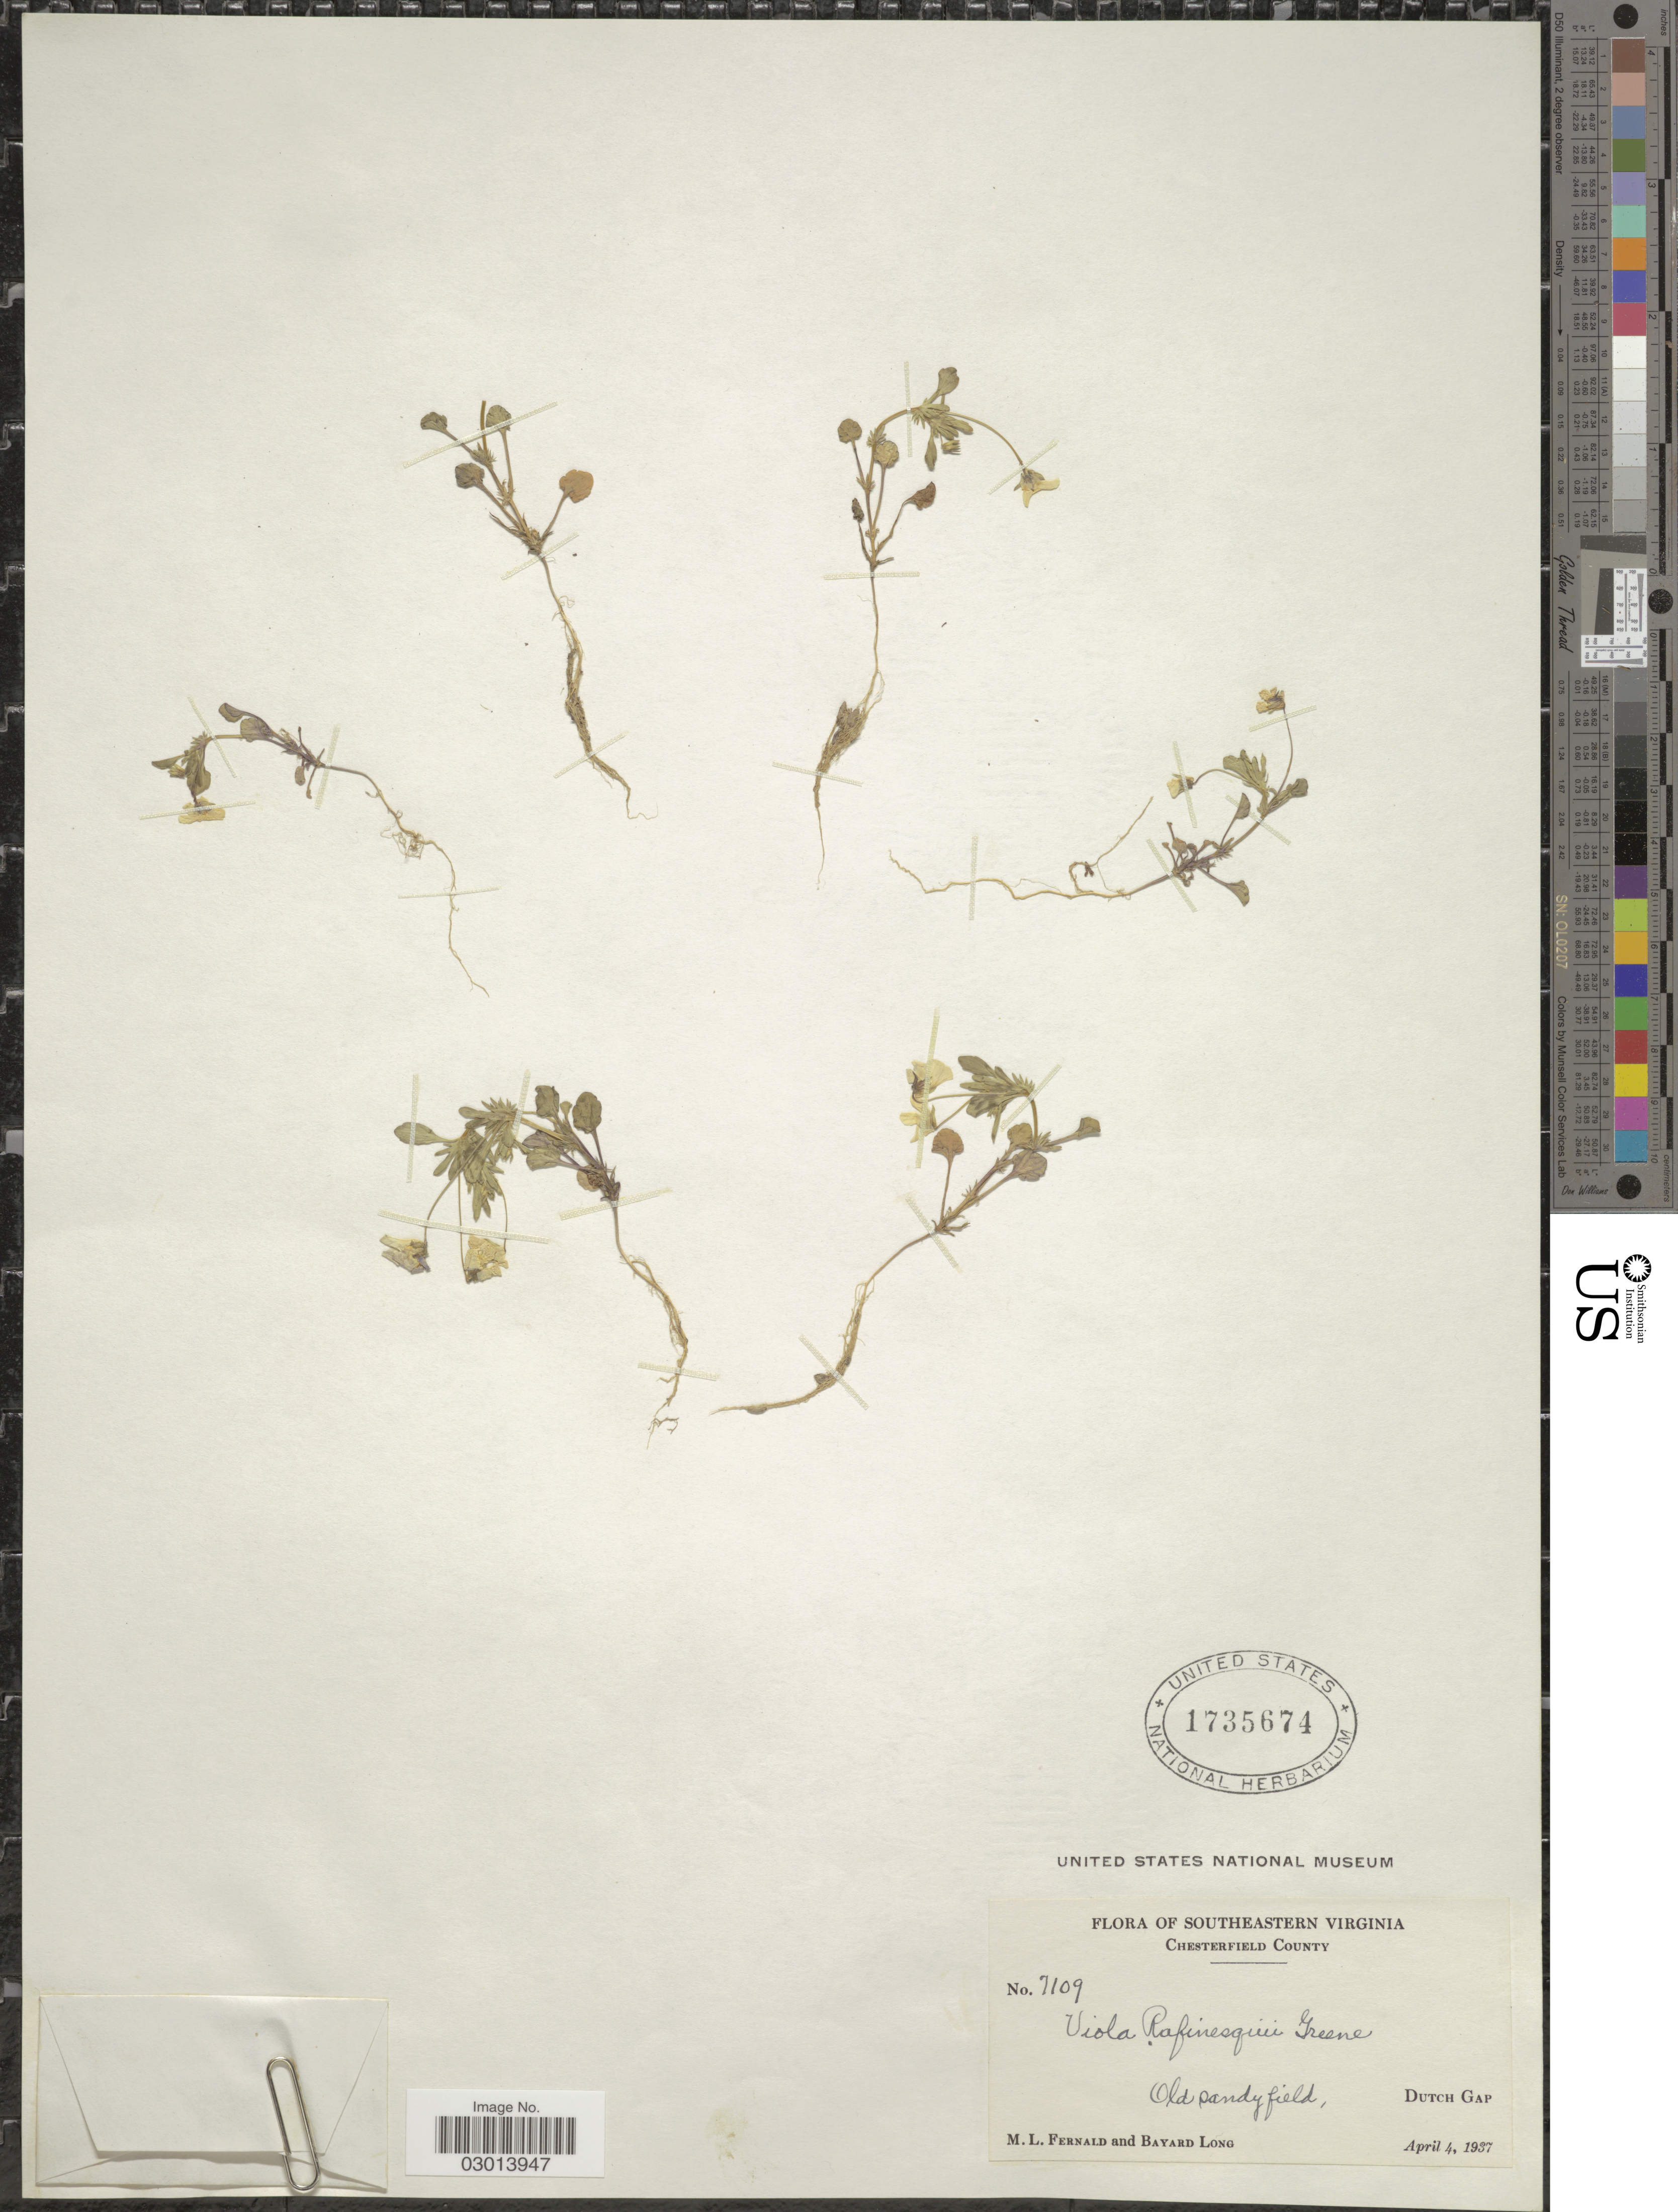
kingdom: Plantae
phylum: Tracheophyta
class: Magnoliopsida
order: Malpighiales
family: Violaceae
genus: Viola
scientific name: Viola rafinesquei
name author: Greene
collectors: M. L. Fernald & B. Long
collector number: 7109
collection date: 1937-04-04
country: United States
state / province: Virginia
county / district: Chesterfield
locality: Southeastern Virginia. Chesterfield County. Old sandy field, Dutch Gap.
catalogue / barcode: US 1735674